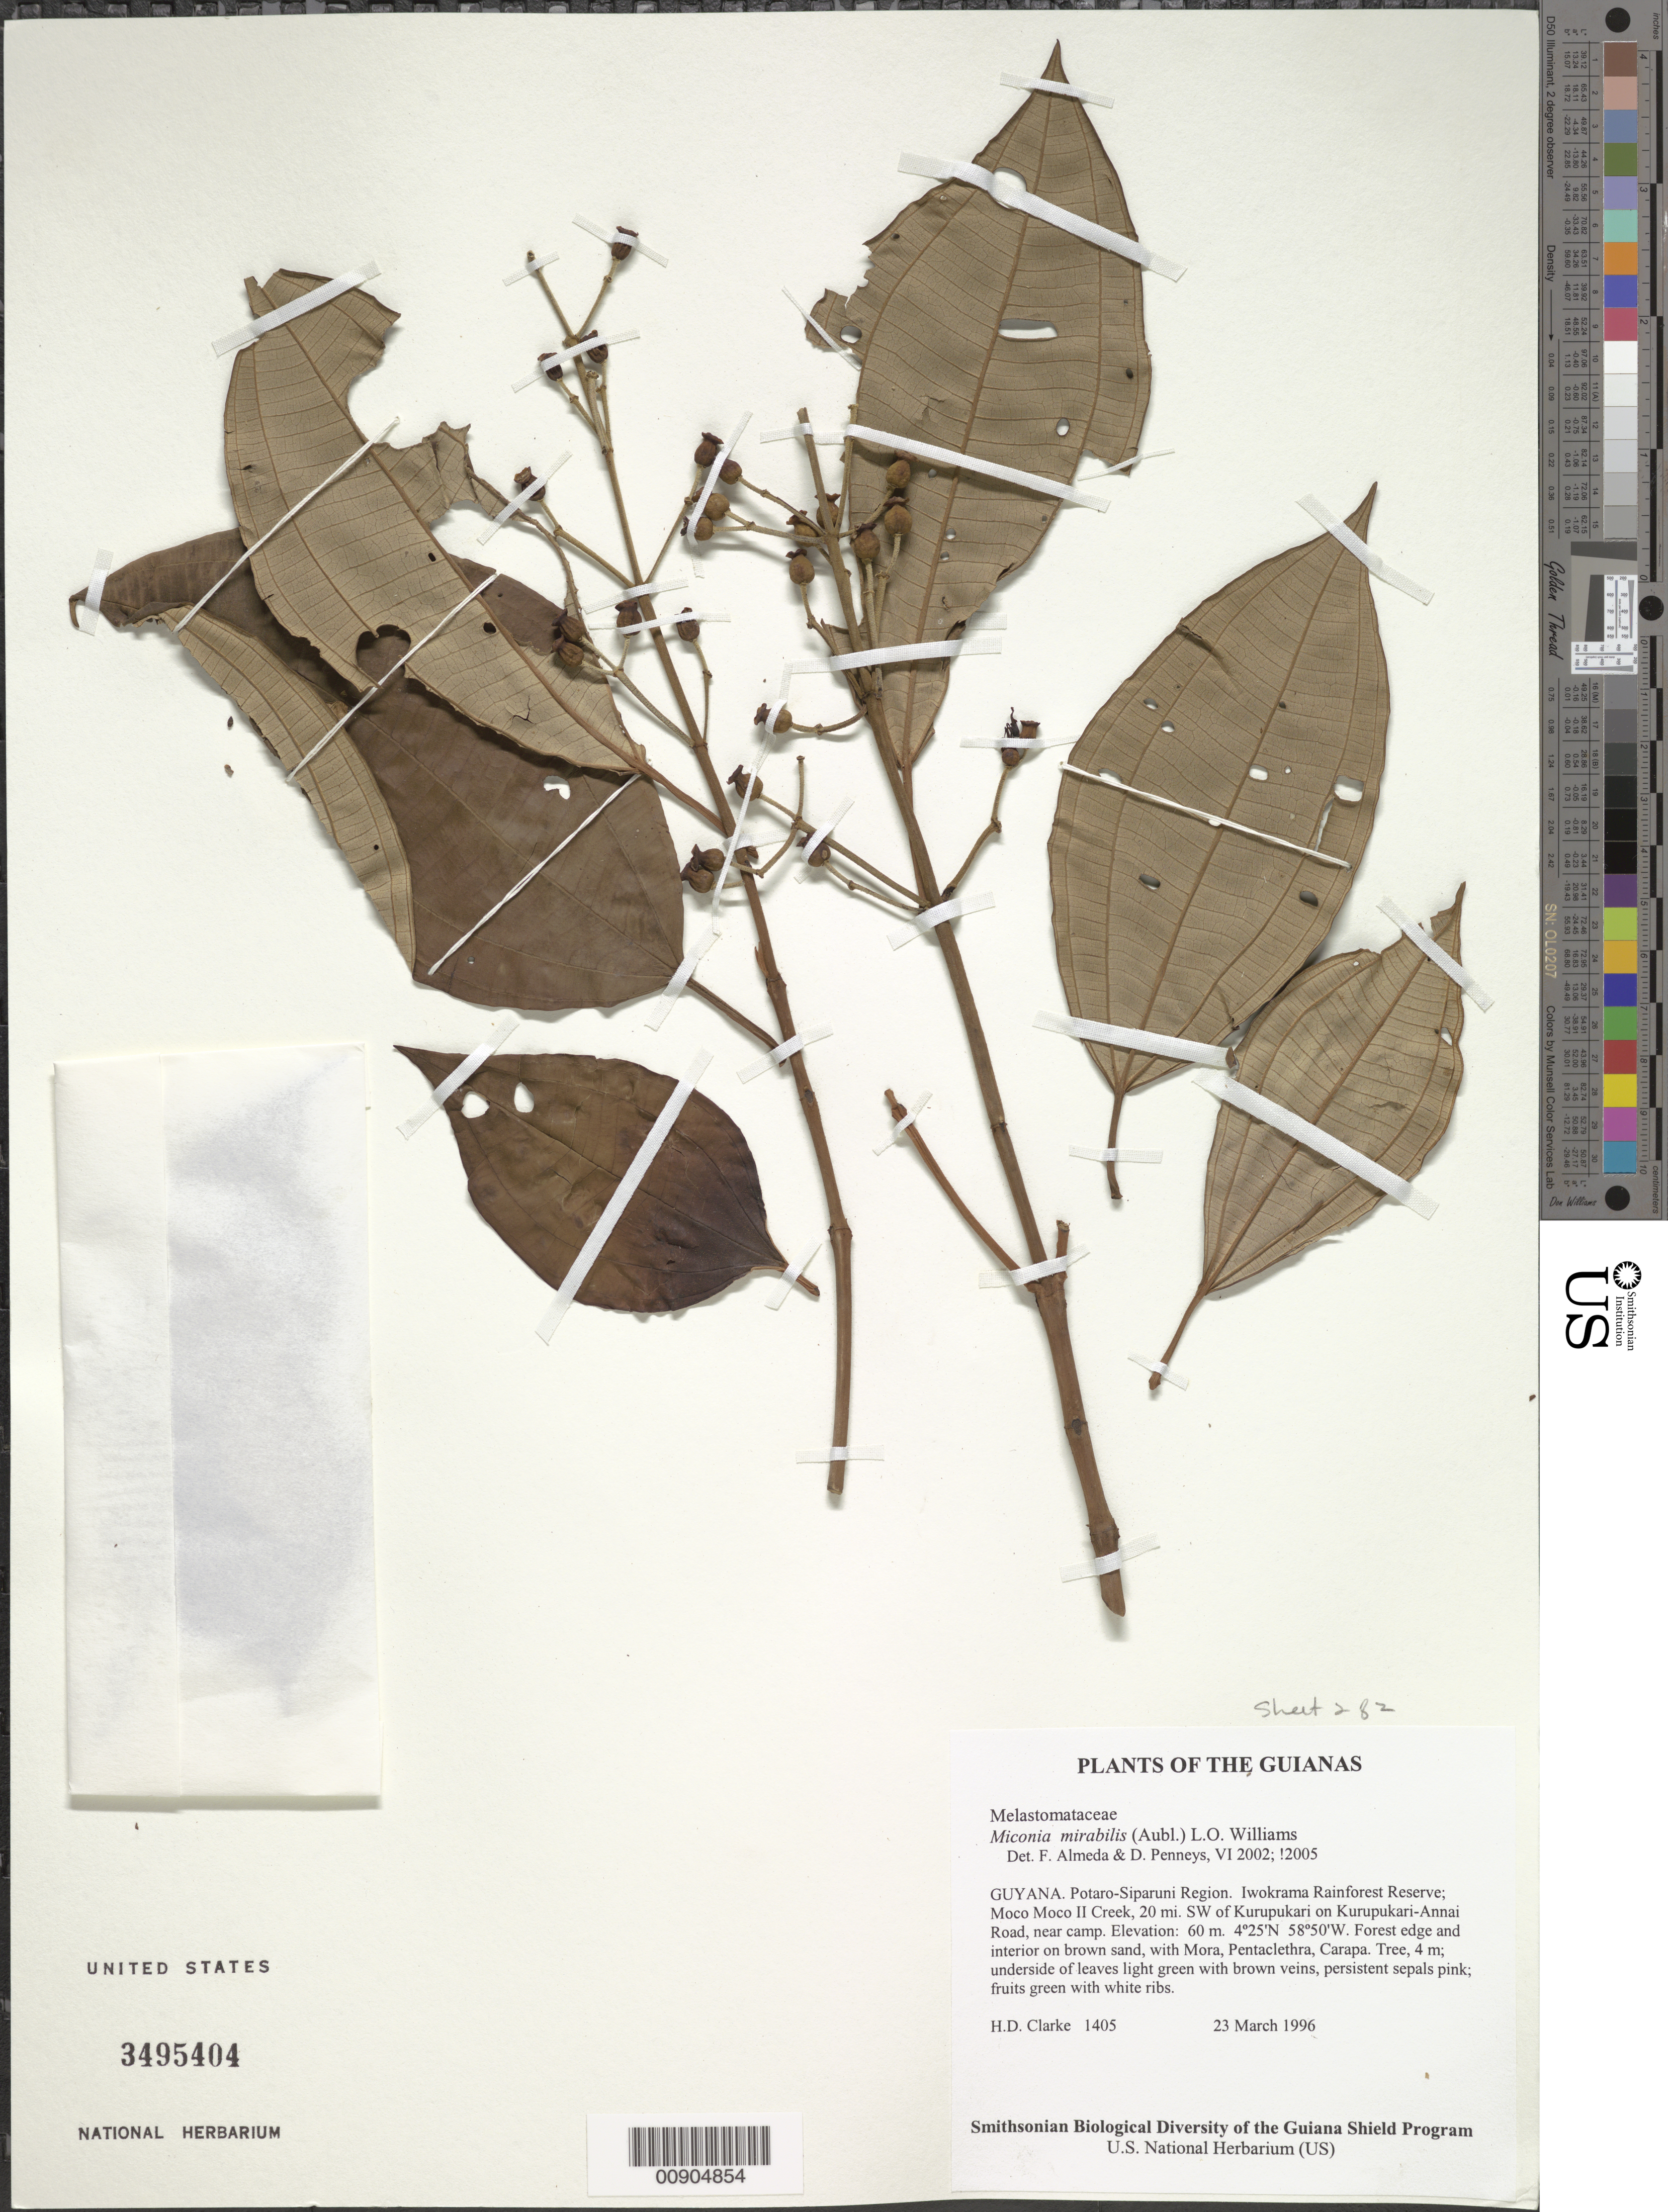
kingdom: Plantae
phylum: Tracheophyta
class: Magnoliopsida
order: Myrtales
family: Melastomataceae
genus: Miconia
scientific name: Miconia mirabilis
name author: (Aubl.) L.O. Williams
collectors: H. D. Clarke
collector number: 1405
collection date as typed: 23 March 1996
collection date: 1996-03-23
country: Guyana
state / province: Potaro-Siparuni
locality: Iwokrama Rainforest Reserve; Moco Moco II Creek, 20 mi. SW of Kurupukari on Kurupukari-Annai Road, near camp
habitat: Forest edge and interior on brown sand, with Mora, Pentaclethra, Carapa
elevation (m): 60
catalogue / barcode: US 3495404